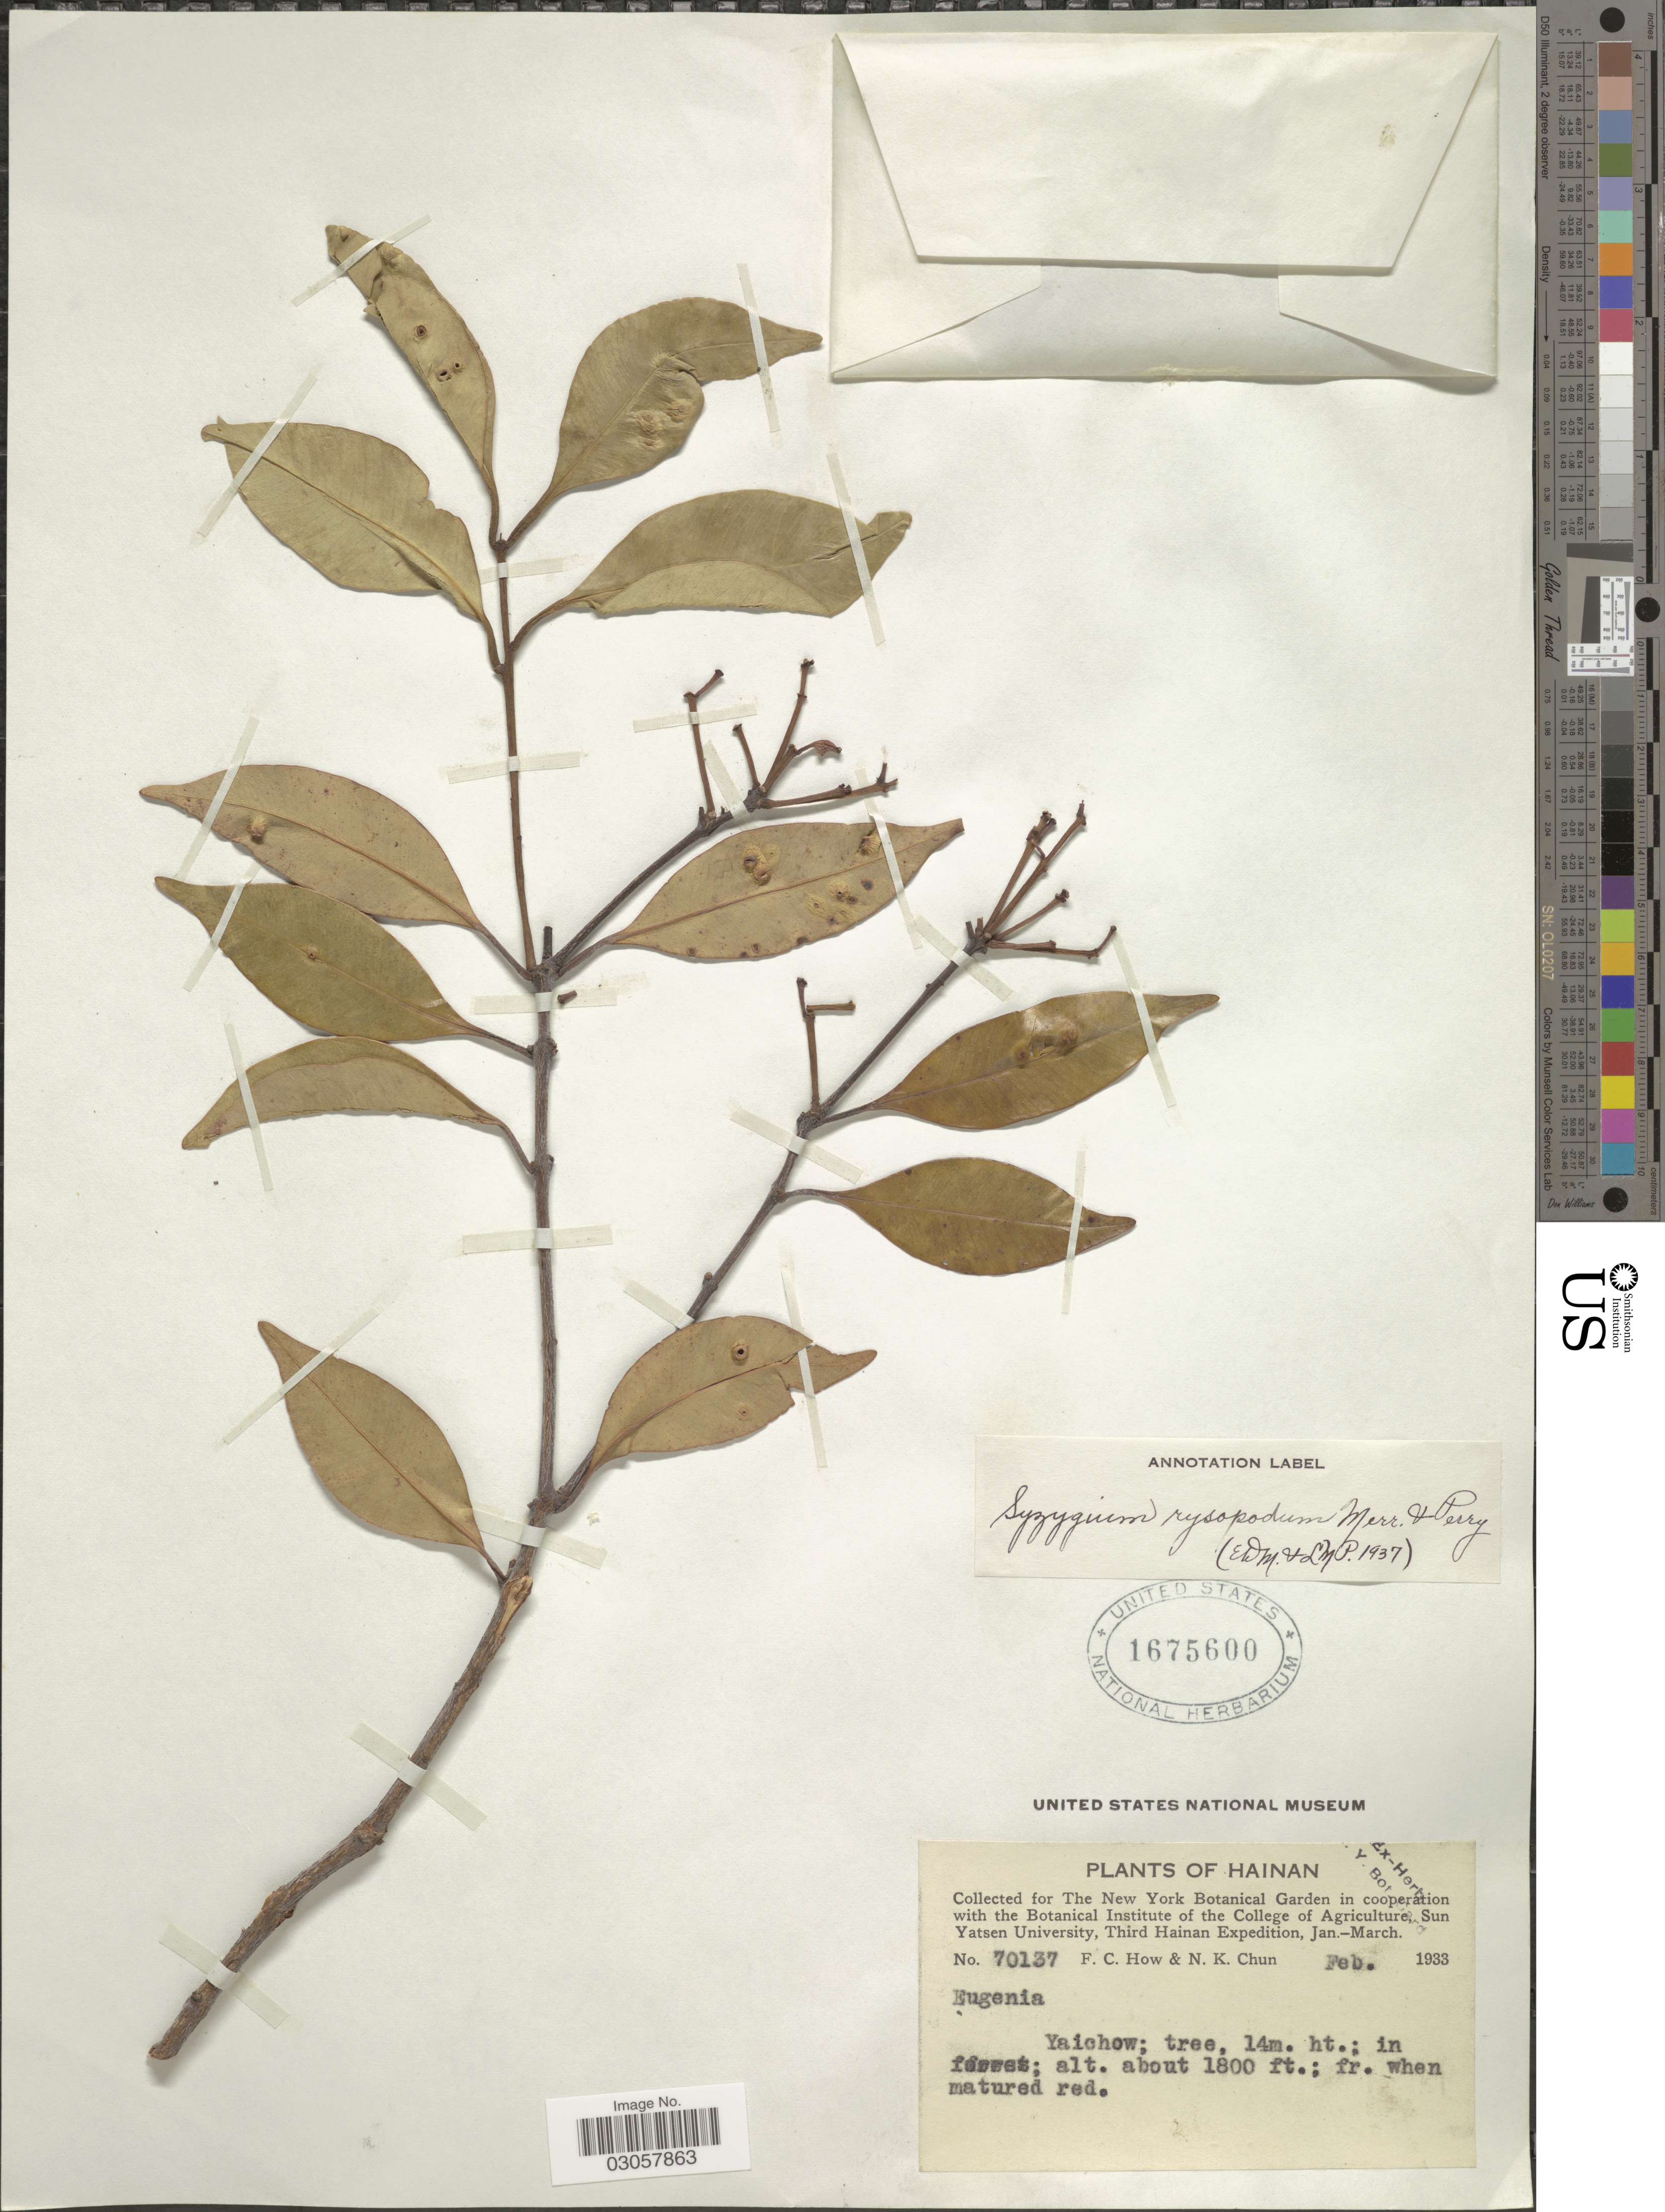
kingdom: Plantae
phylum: Tracheophyta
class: Magnoliopsida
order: Myrtales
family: Myrtaceae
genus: Syzygium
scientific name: Syzygium rysopodum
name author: Merr. & L.M. Perry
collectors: F. C. How & N. K. Chun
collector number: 70137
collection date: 1933-02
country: China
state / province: Hainan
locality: Yaichow.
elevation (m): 549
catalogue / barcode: US 1675600